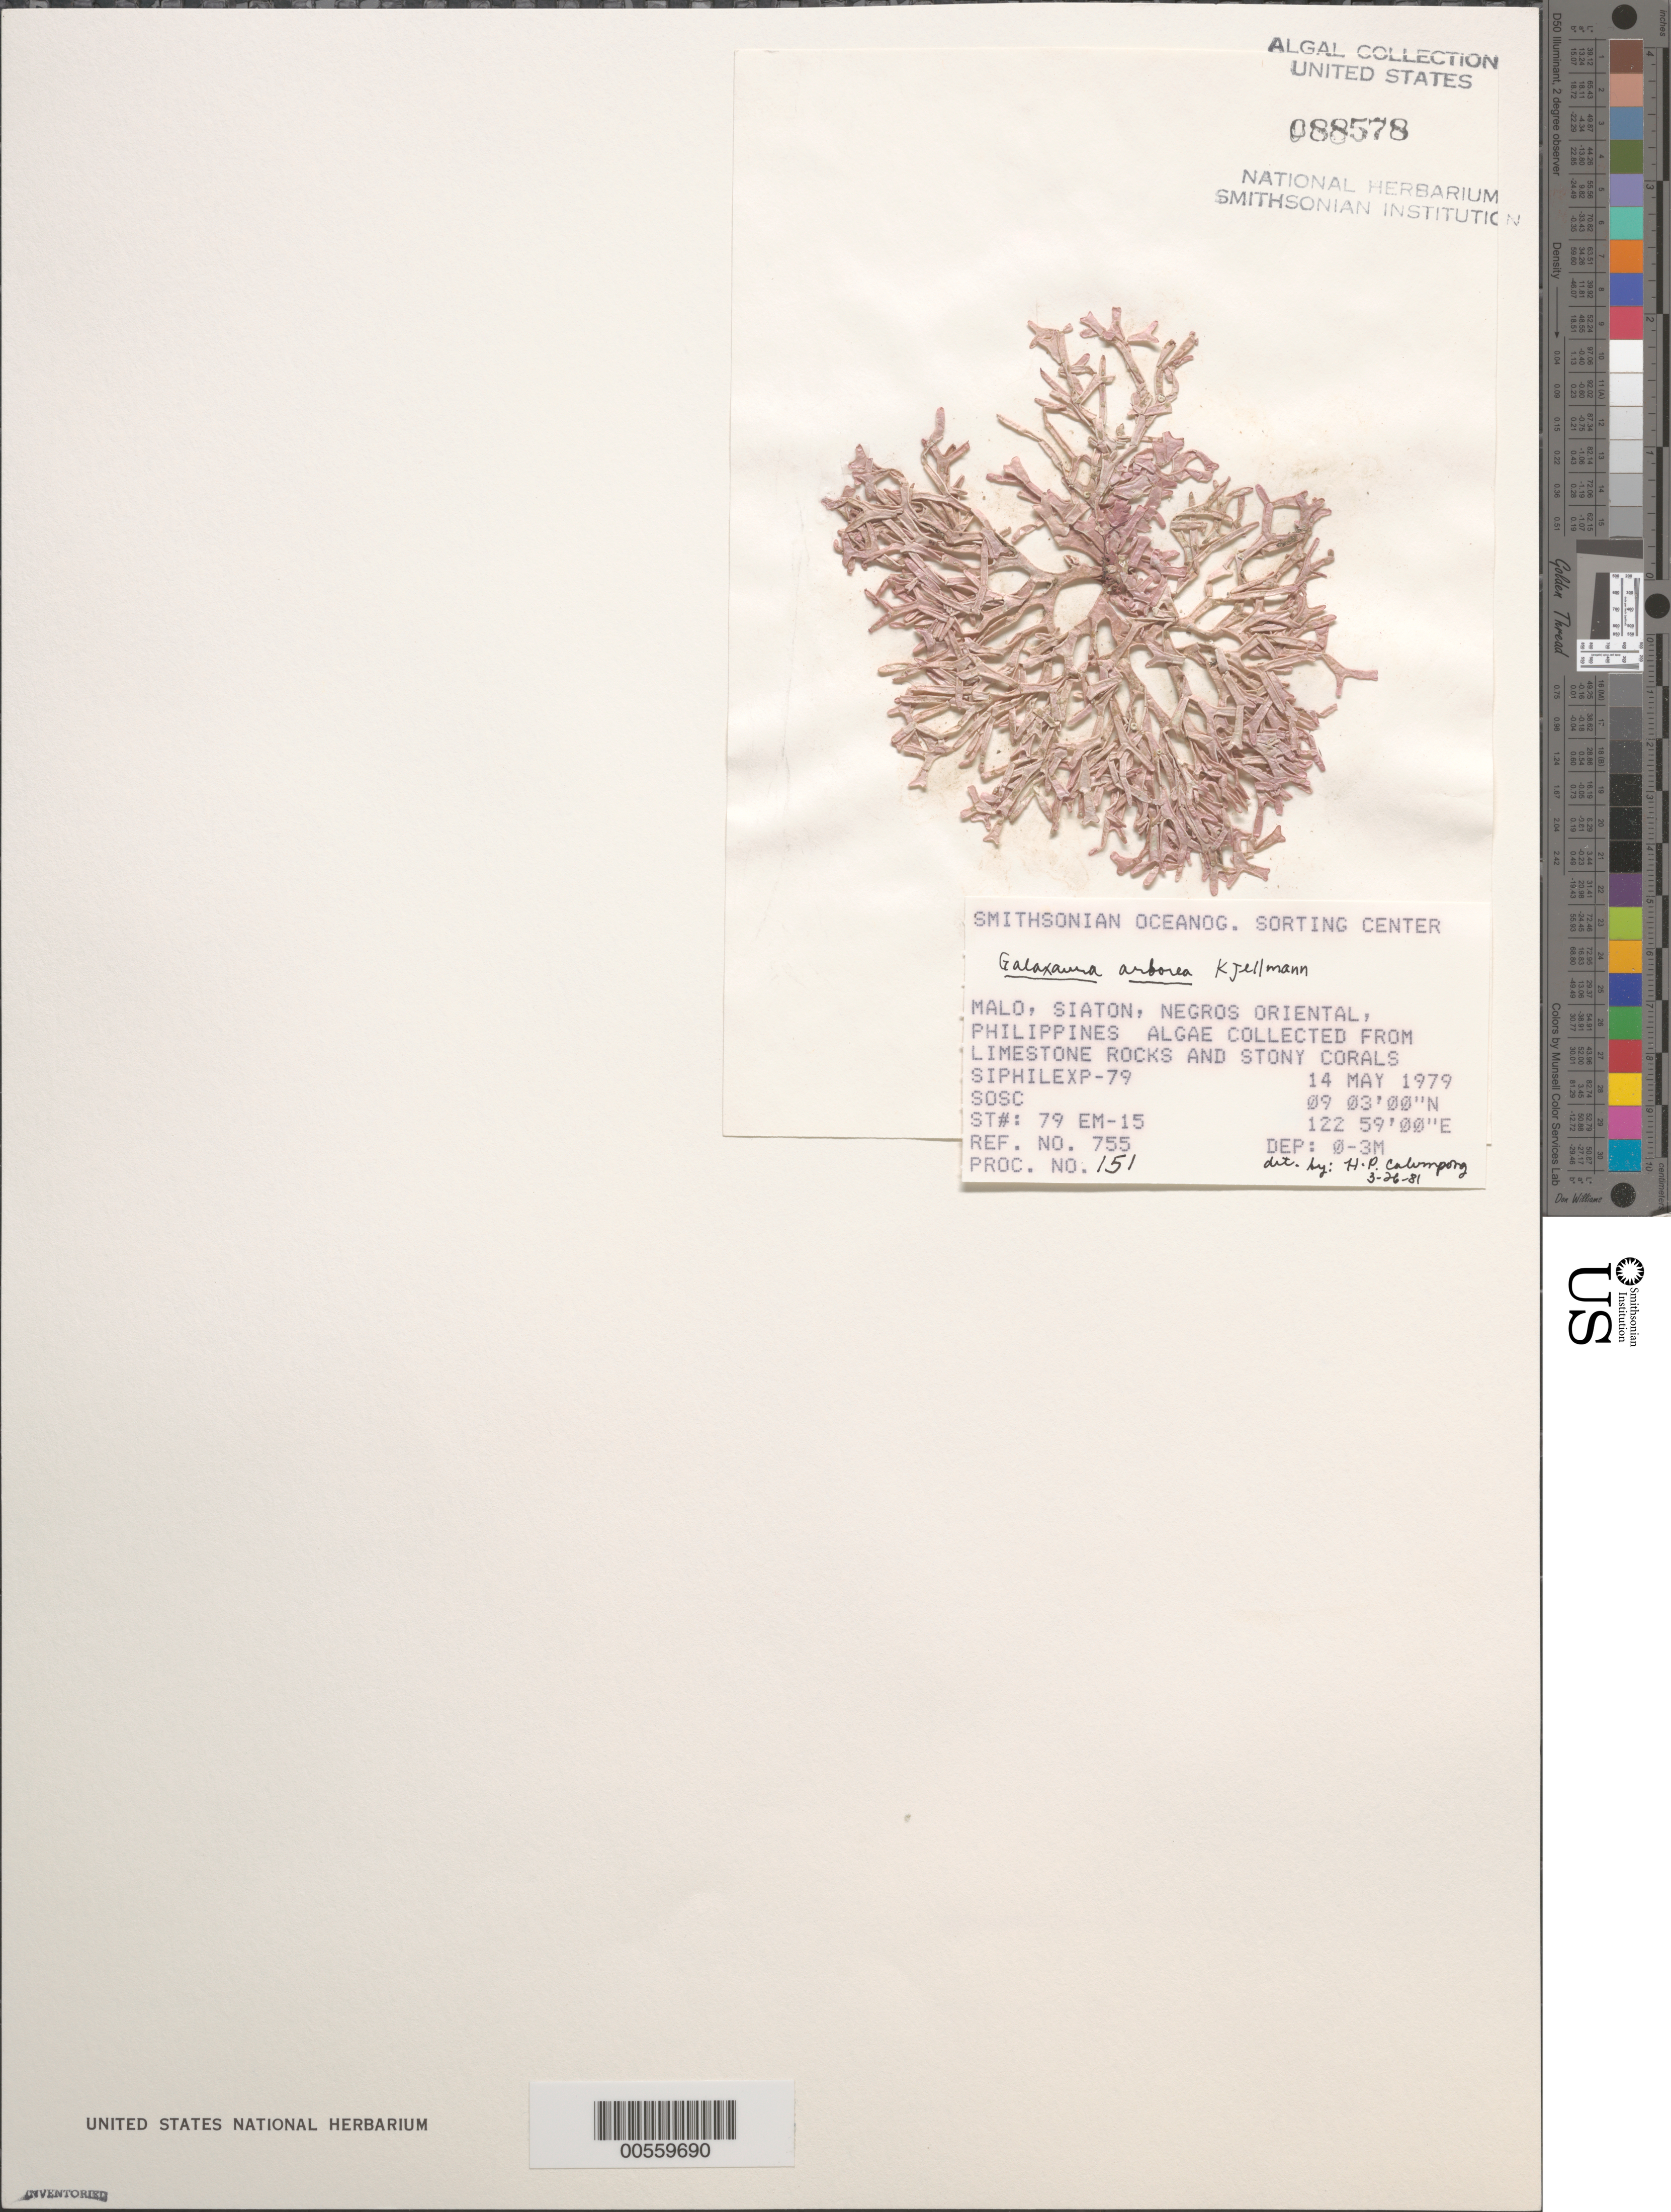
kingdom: Plantae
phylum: Rhodophyta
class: Florideophyceae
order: Nemaliales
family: Galaxauraceae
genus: Dichotomaria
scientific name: Dichotomaria spathulata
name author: (Kjellm.) A. Kurihara & Huisman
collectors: SOSC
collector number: Station 79 Em-15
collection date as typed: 14 May 1979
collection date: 1979-05-14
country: Philippines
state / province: Central Visayas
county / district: Negros Oriental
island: Negros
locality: Malo, Siaton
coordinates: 09 03'00"N, 122 59'00"E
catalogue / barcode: US 88578